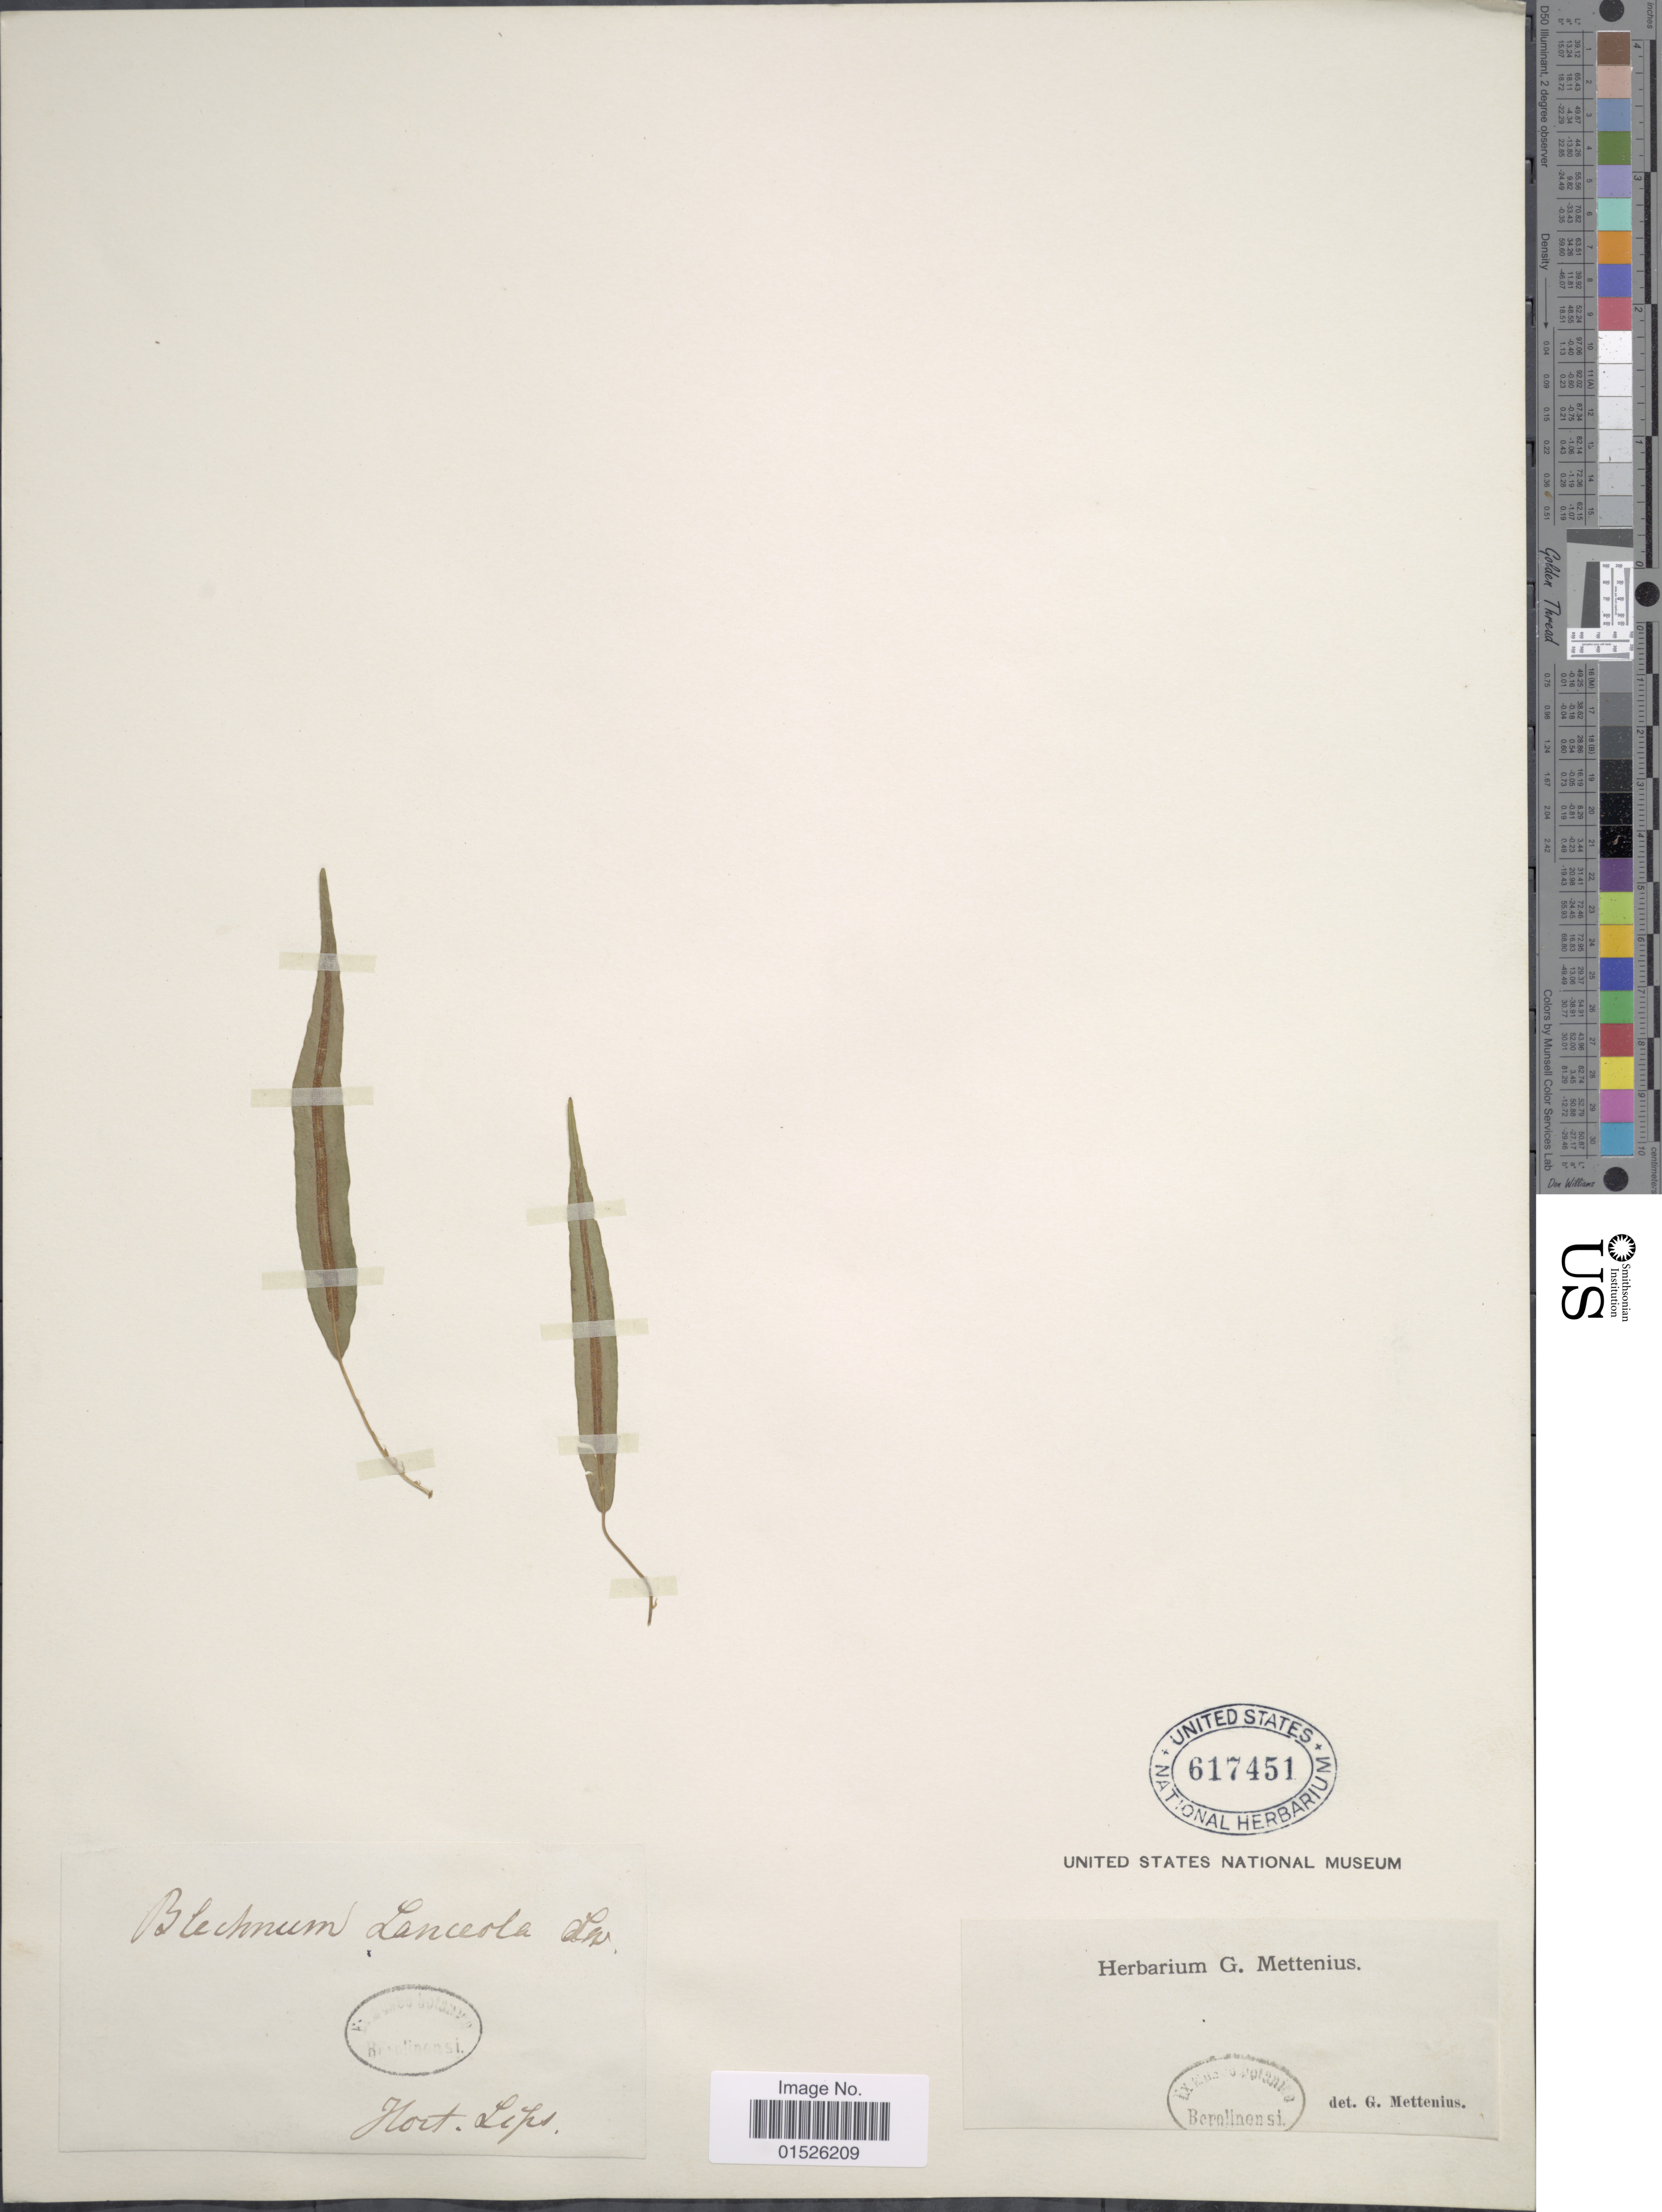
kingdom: Plantae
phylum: Tracheophyta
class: Polypodiopsida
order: Polypodiales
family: Blechnaceae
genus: Blechnum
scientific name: Blechnum lanceola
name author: Sw.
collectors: ex herb. Mettenius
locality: Hort. Lips.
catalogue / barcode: US 617451